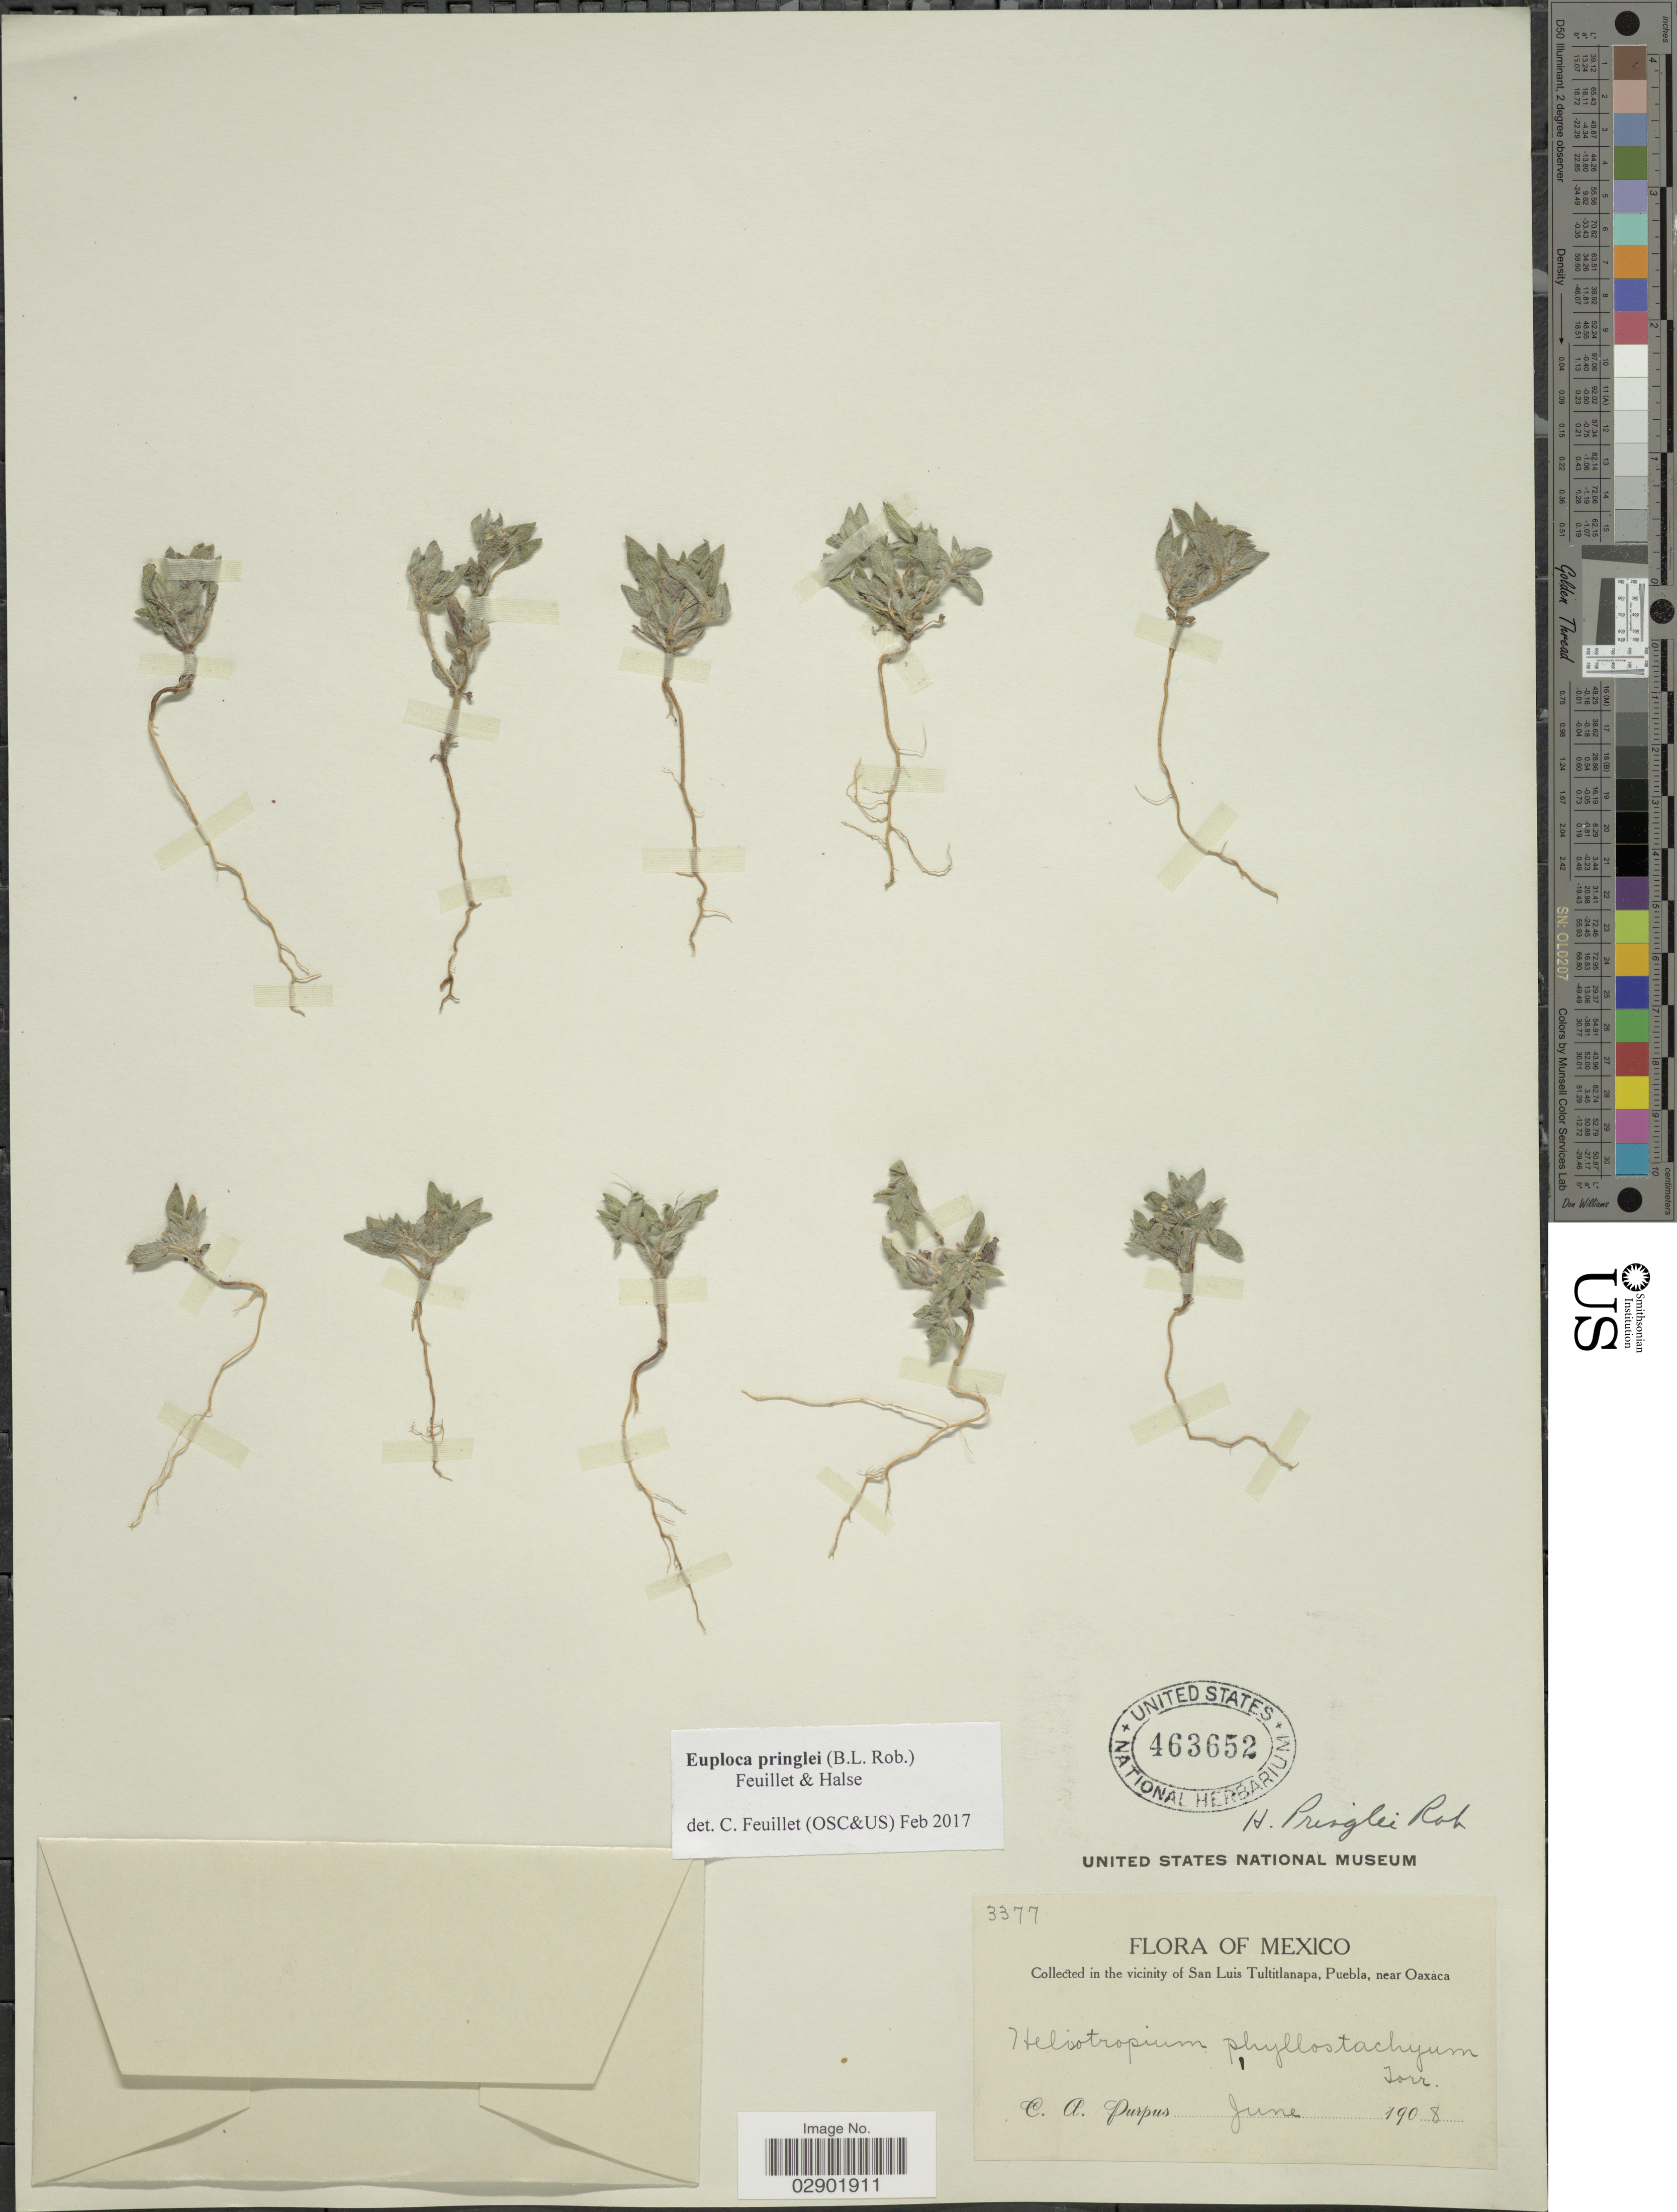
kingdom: Plantae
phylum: Tracheophyta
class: Magnoliopsida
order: Boraginales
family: Heliotropiaceae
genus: Euploca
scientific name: Euploca pringlei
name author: (B.L. Rob.) Halse & Feuillet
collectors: C. A. Purpus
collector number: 3377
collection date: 1908-06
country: Mexico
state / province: Puebla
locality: Vicinity of San Luis Tultitlanapa, Puebla, near Oaxaca.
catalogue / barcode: US 463652